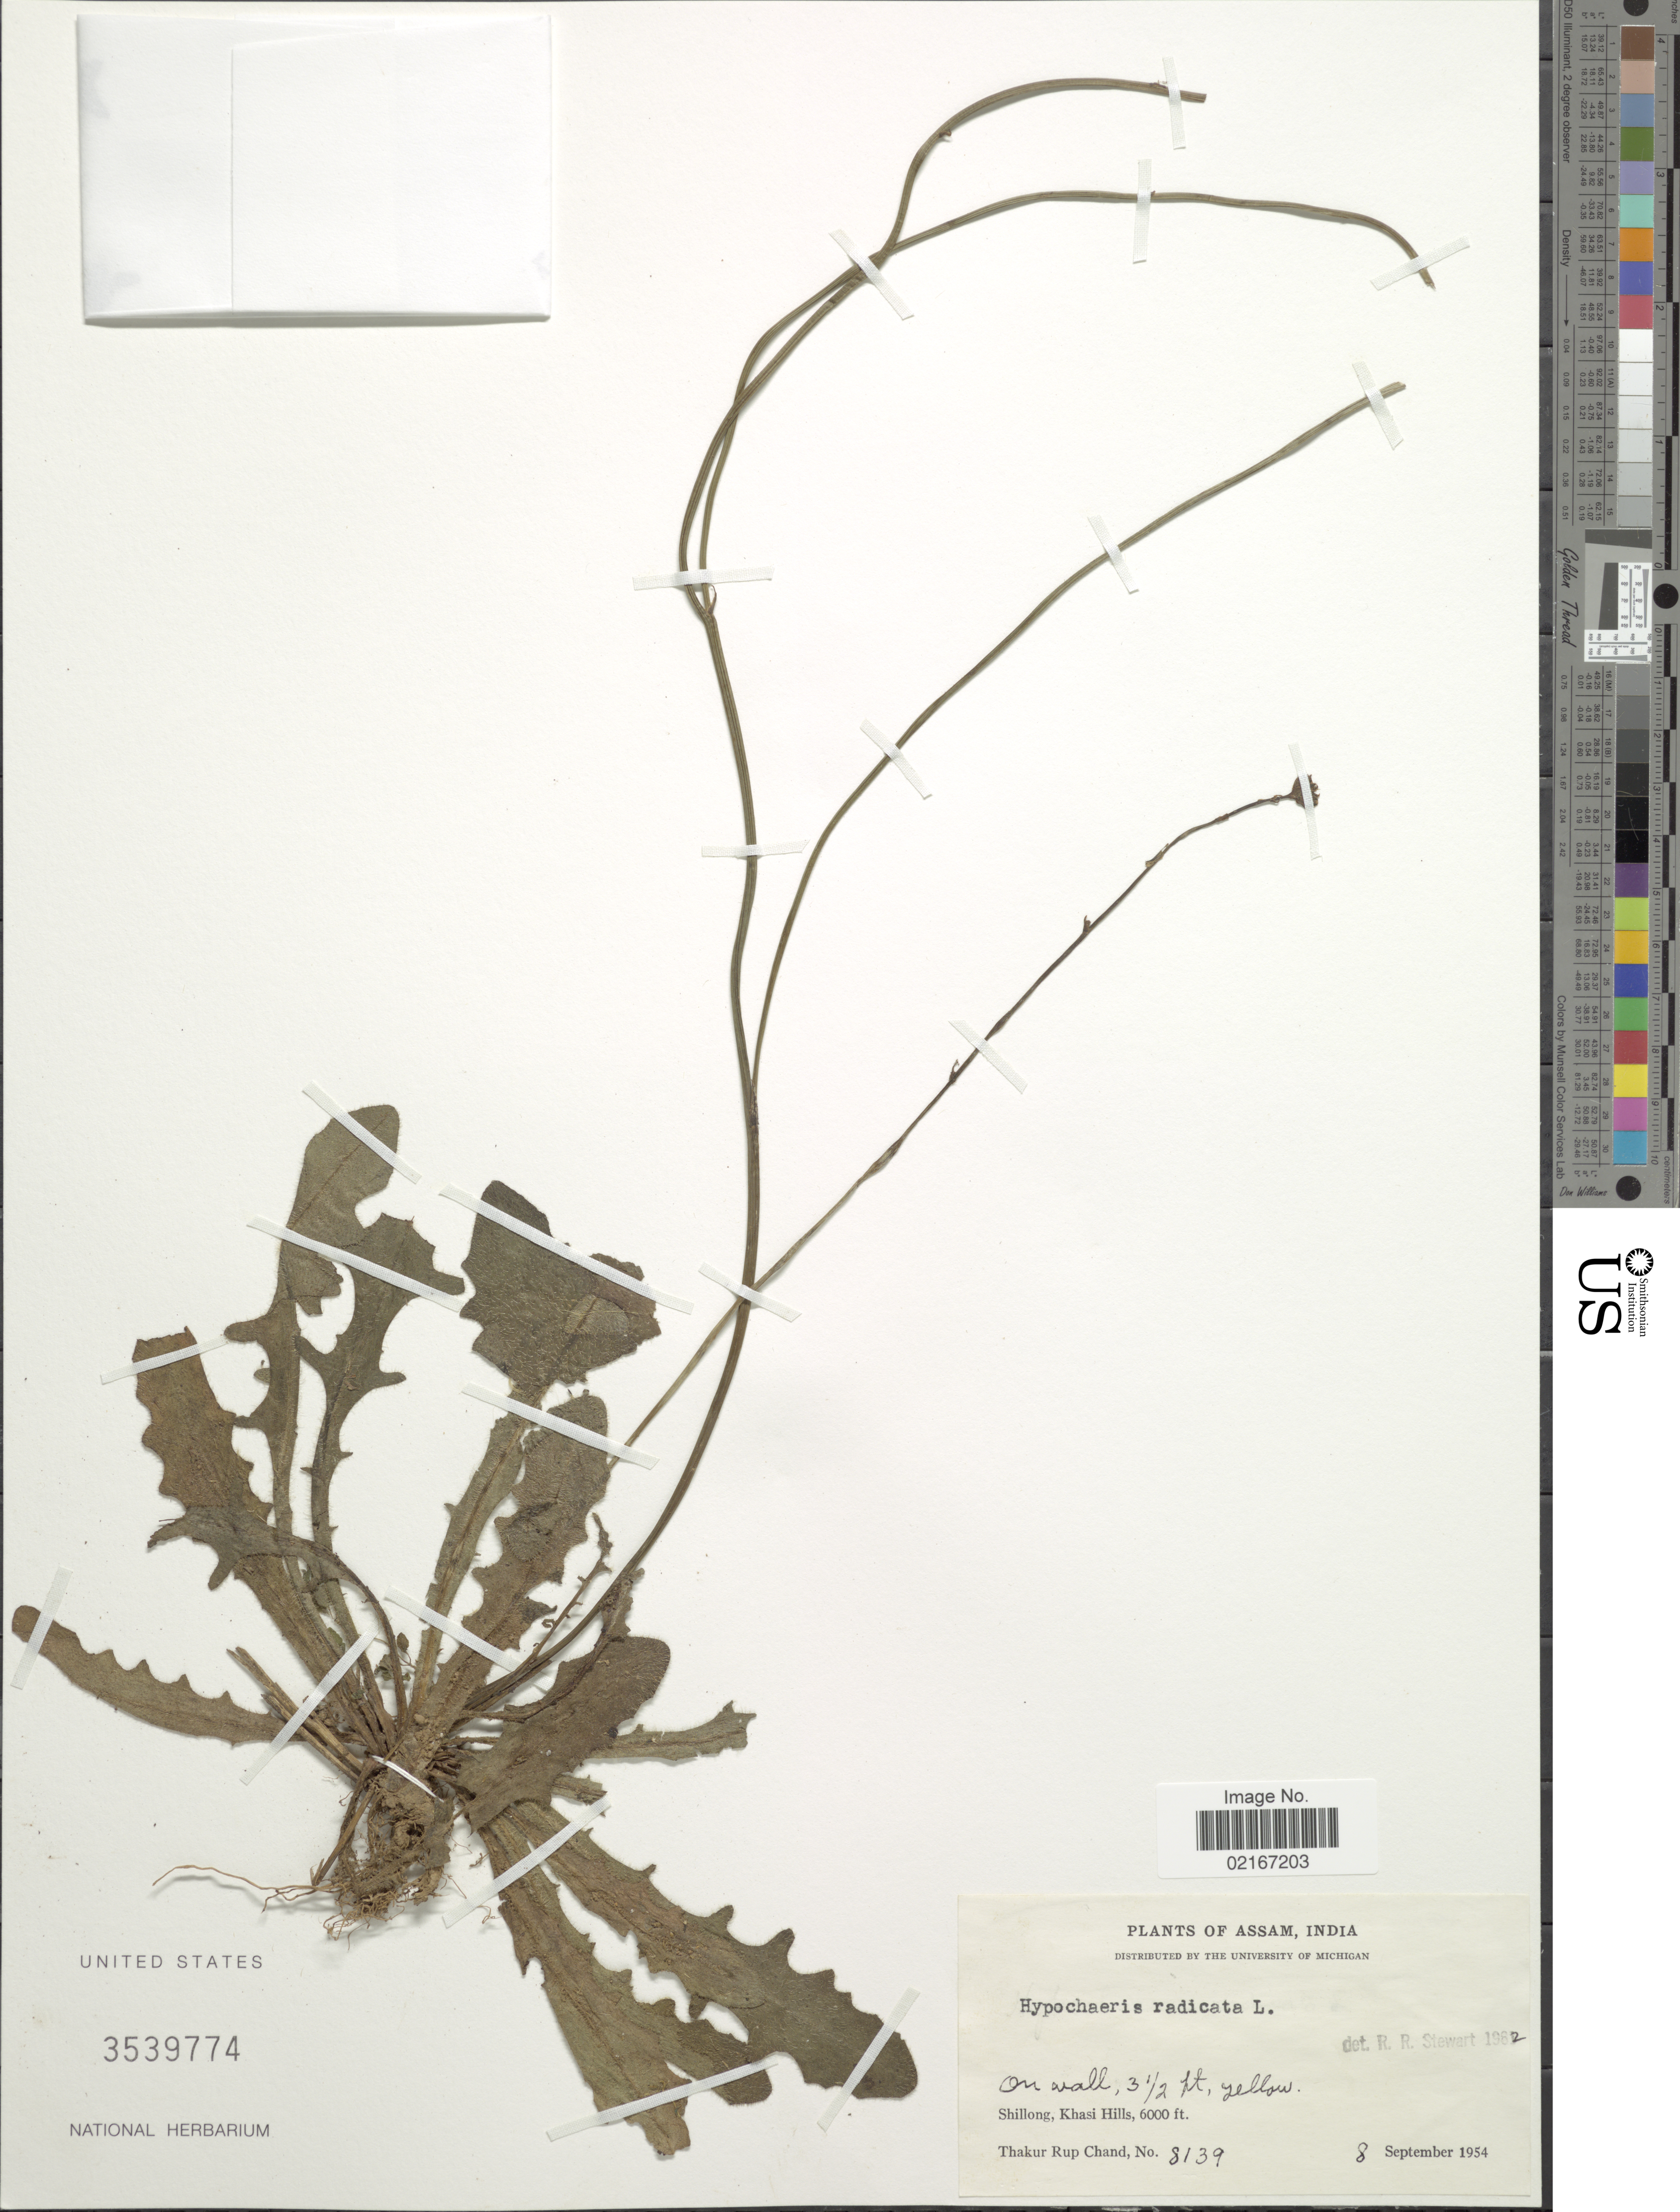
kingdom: Plantae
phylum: Tracheophyta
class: Magnoliopsida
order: Asterales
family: Asteraceae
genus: Hypochaeris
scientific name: Hypochaeris radicata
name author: L.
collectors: T. R. Chand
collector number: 8139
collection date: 1954-09-08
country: India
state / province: Meghalaya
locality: Shillong, Khasi Hills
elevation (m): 1829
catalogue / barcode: US 3539774